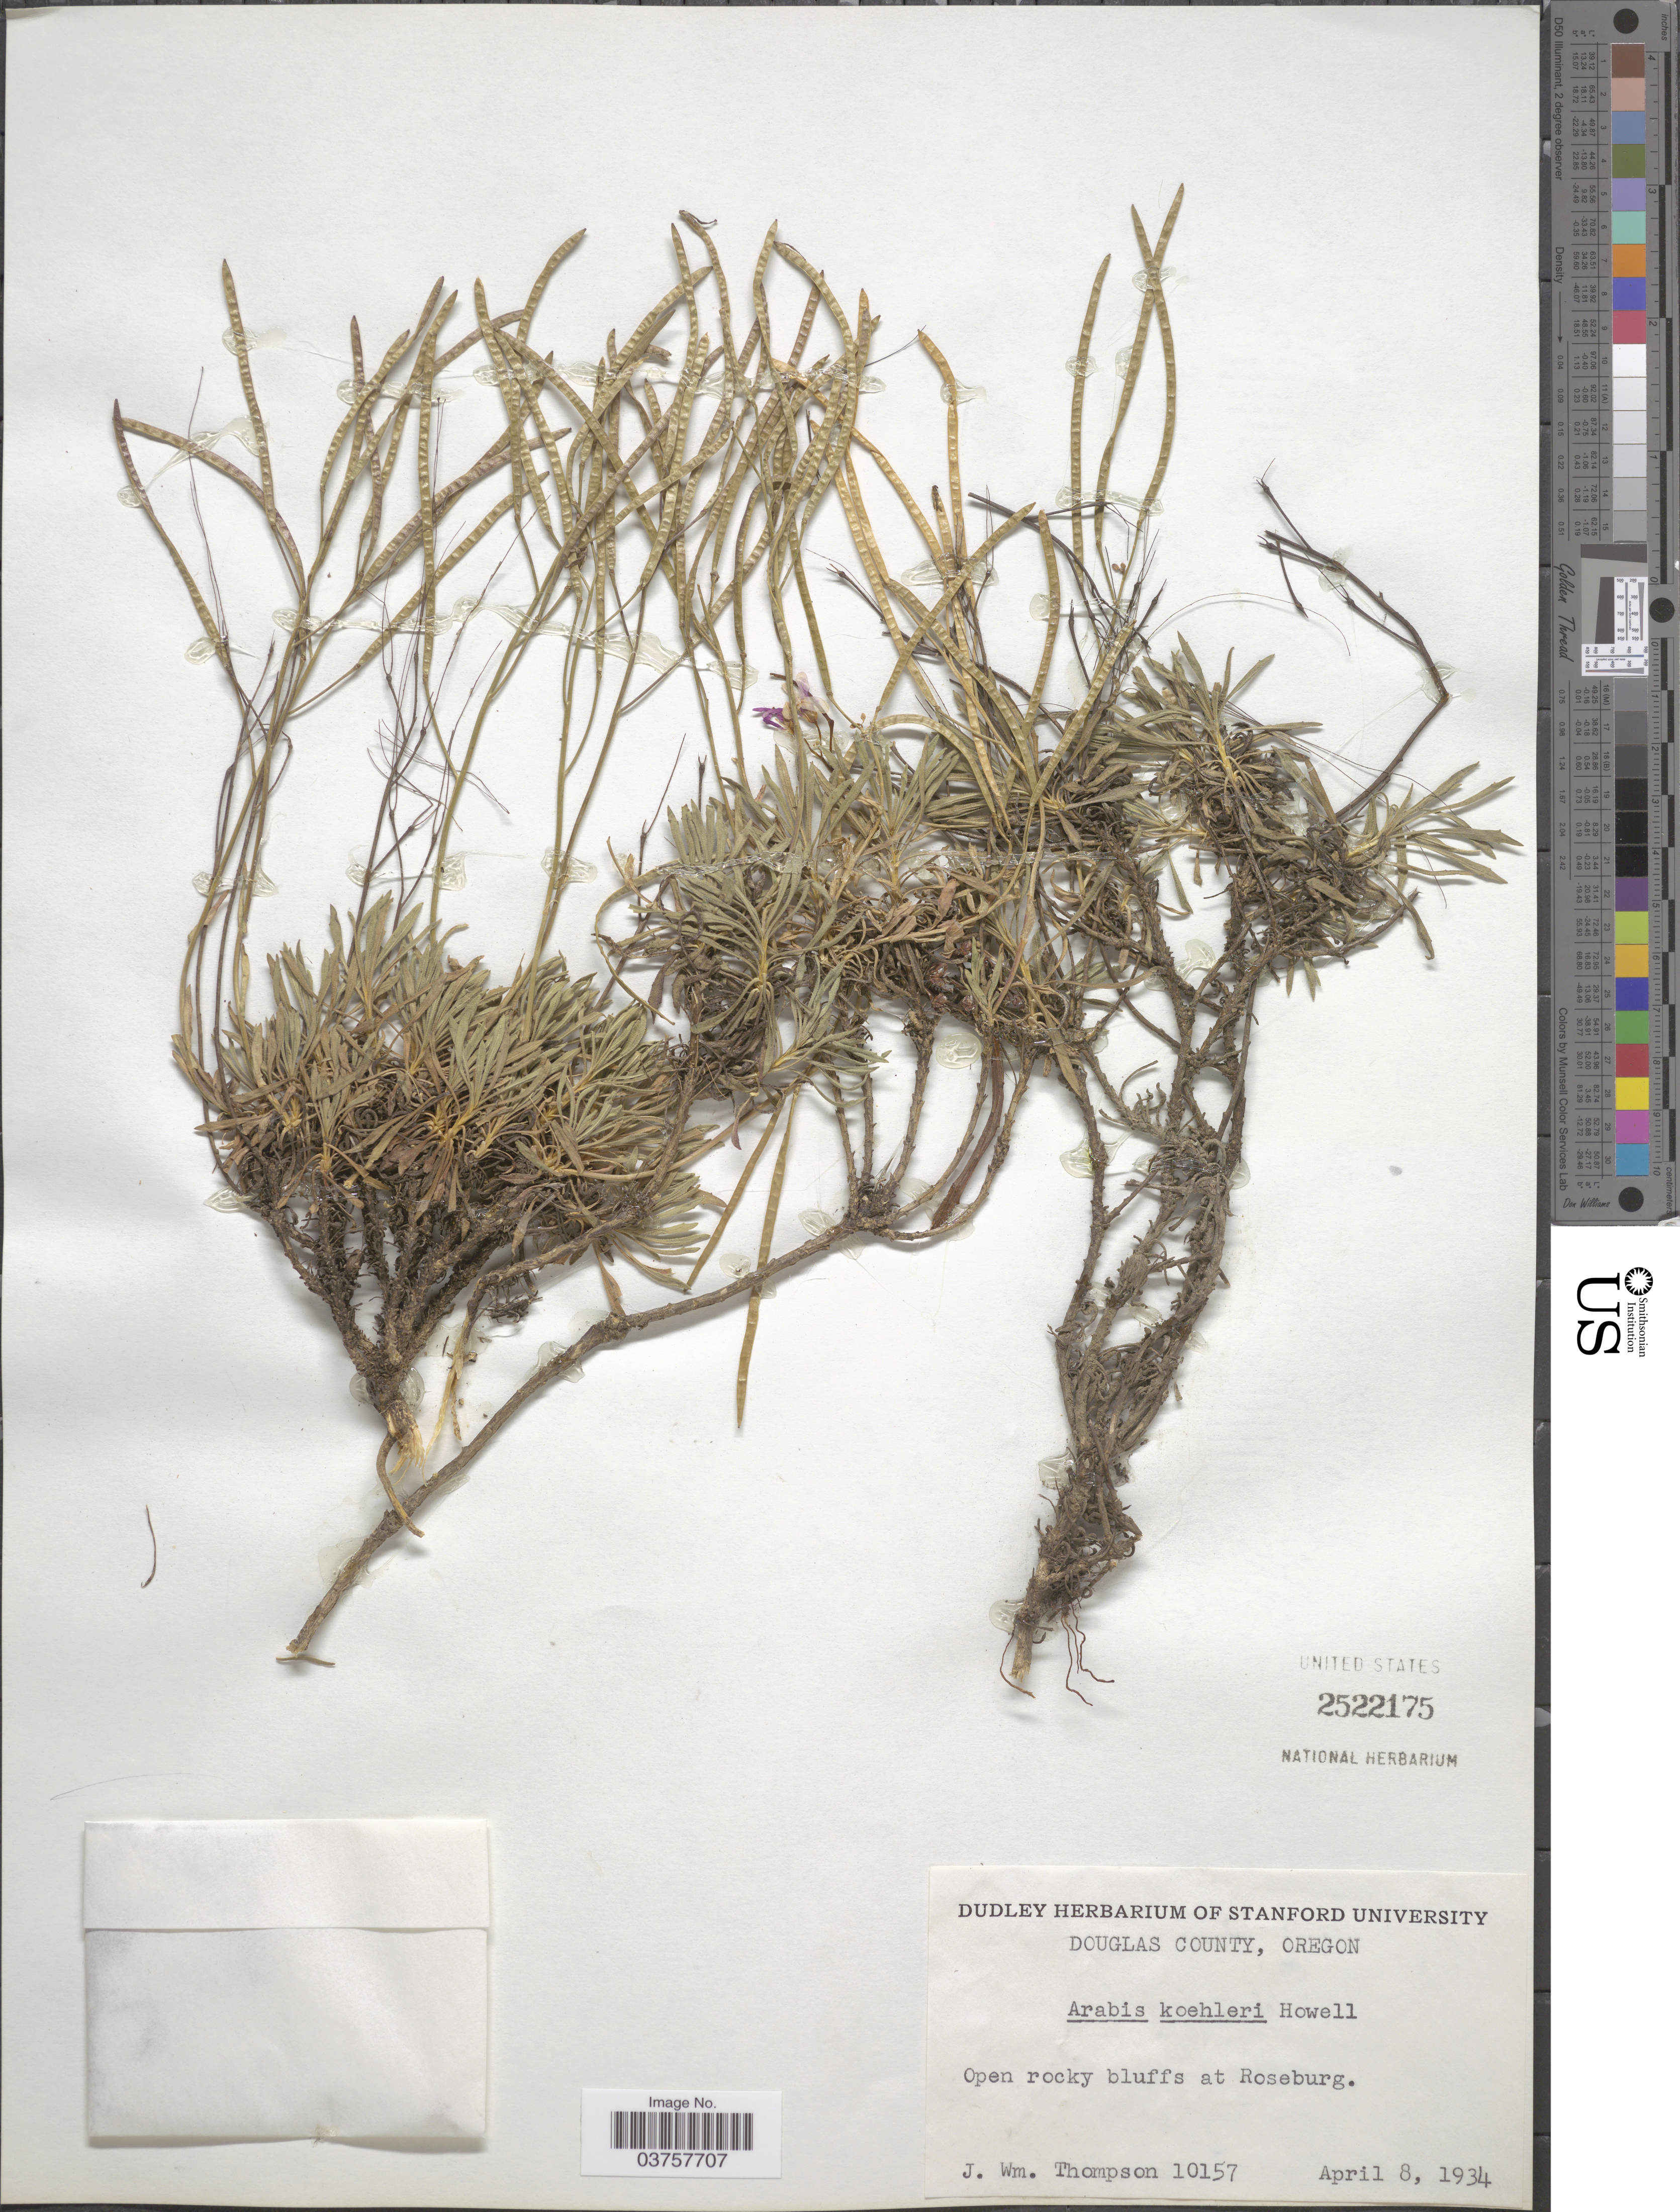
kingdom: Plantae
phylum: Tracheophyta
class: Magnoliopsida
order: Brassicales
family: Brassicaceae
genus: Arabis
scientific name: Arabis koehleri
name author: Howell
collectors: J. W. Thompson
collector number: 10157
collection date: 1934-04-08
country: United States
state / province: Oregon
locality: Douglas County. Open rocky bluffs at Roseburg.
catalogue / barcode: US 2522175